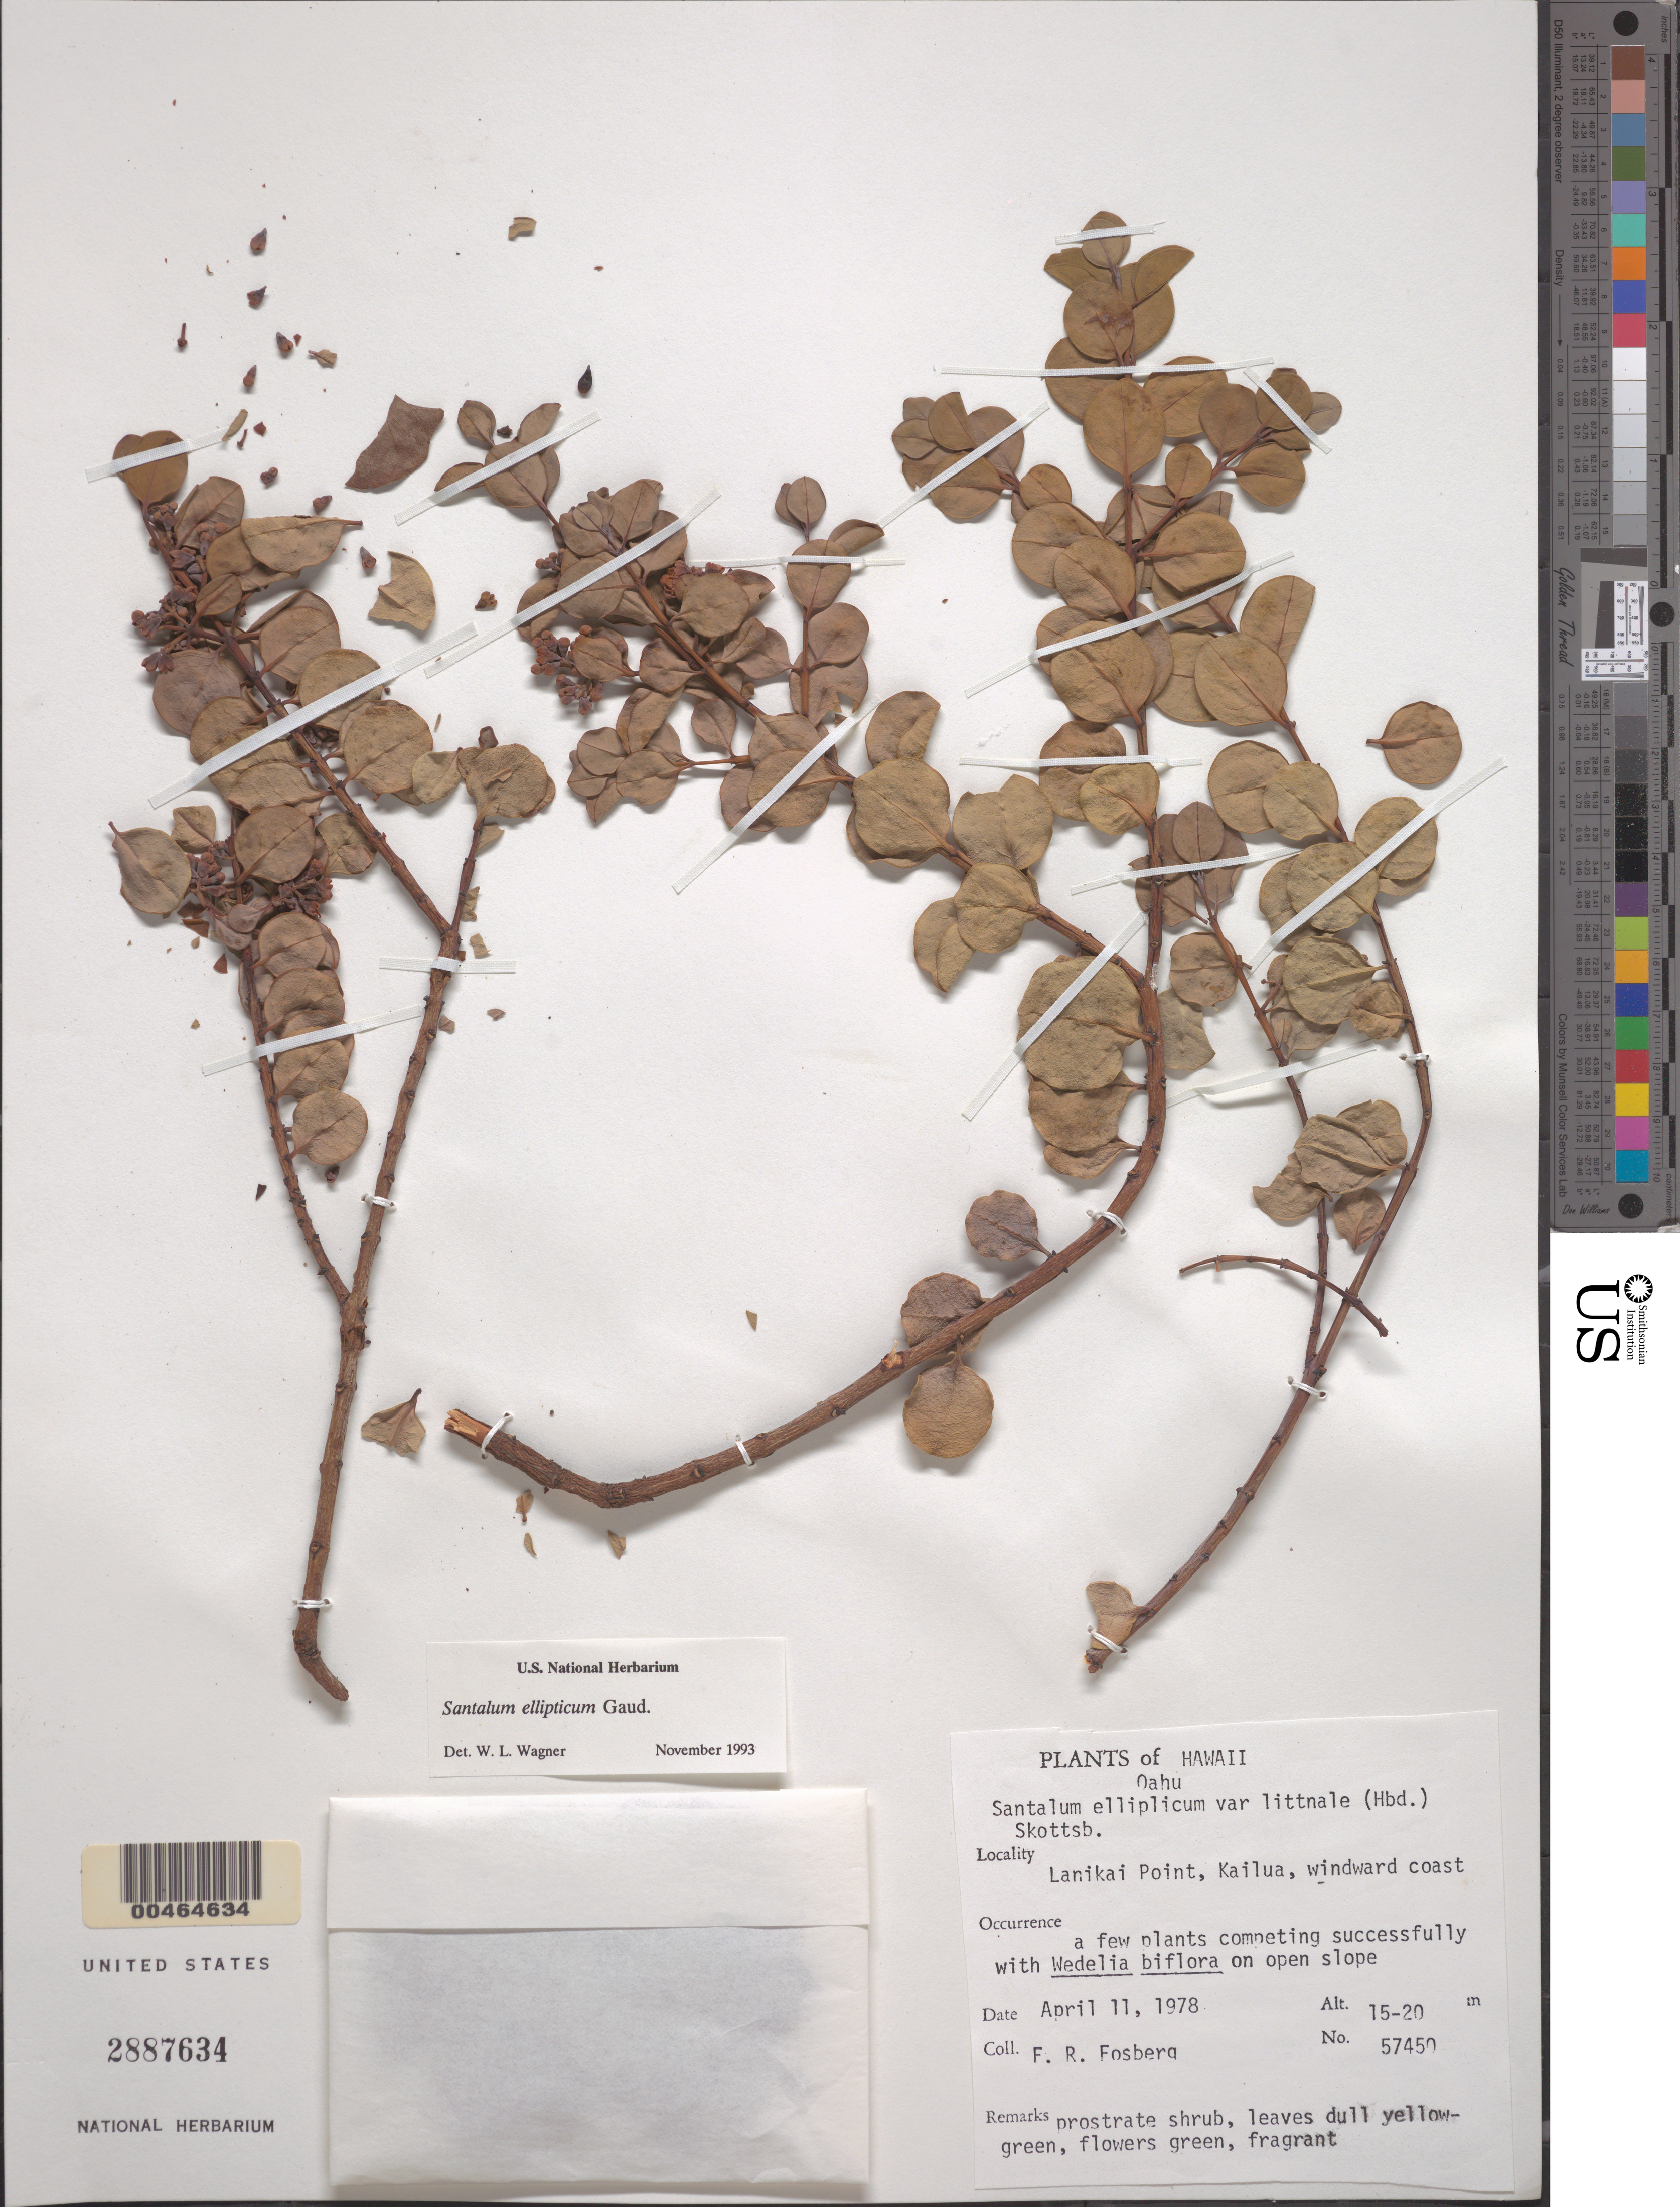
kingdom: Plantae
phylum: Tracheophyta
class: Magnoliopsida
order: Santalales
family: Santalaceae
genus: Santalum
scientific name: Santalum ellipticum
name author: Gaudich.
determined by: Wagner, W. L., (BOT), Smithsonian Institution - National Museum of Natural History (UNITED STATES)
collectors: F. R. Fosberg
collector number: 57450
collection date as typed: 11 Apr 1978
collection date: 1978-04-11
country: United States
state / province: Hawaii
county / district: Honolulu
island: Oahu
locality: lanikai Point, Kailua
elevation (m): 15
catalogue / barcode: US 2887634